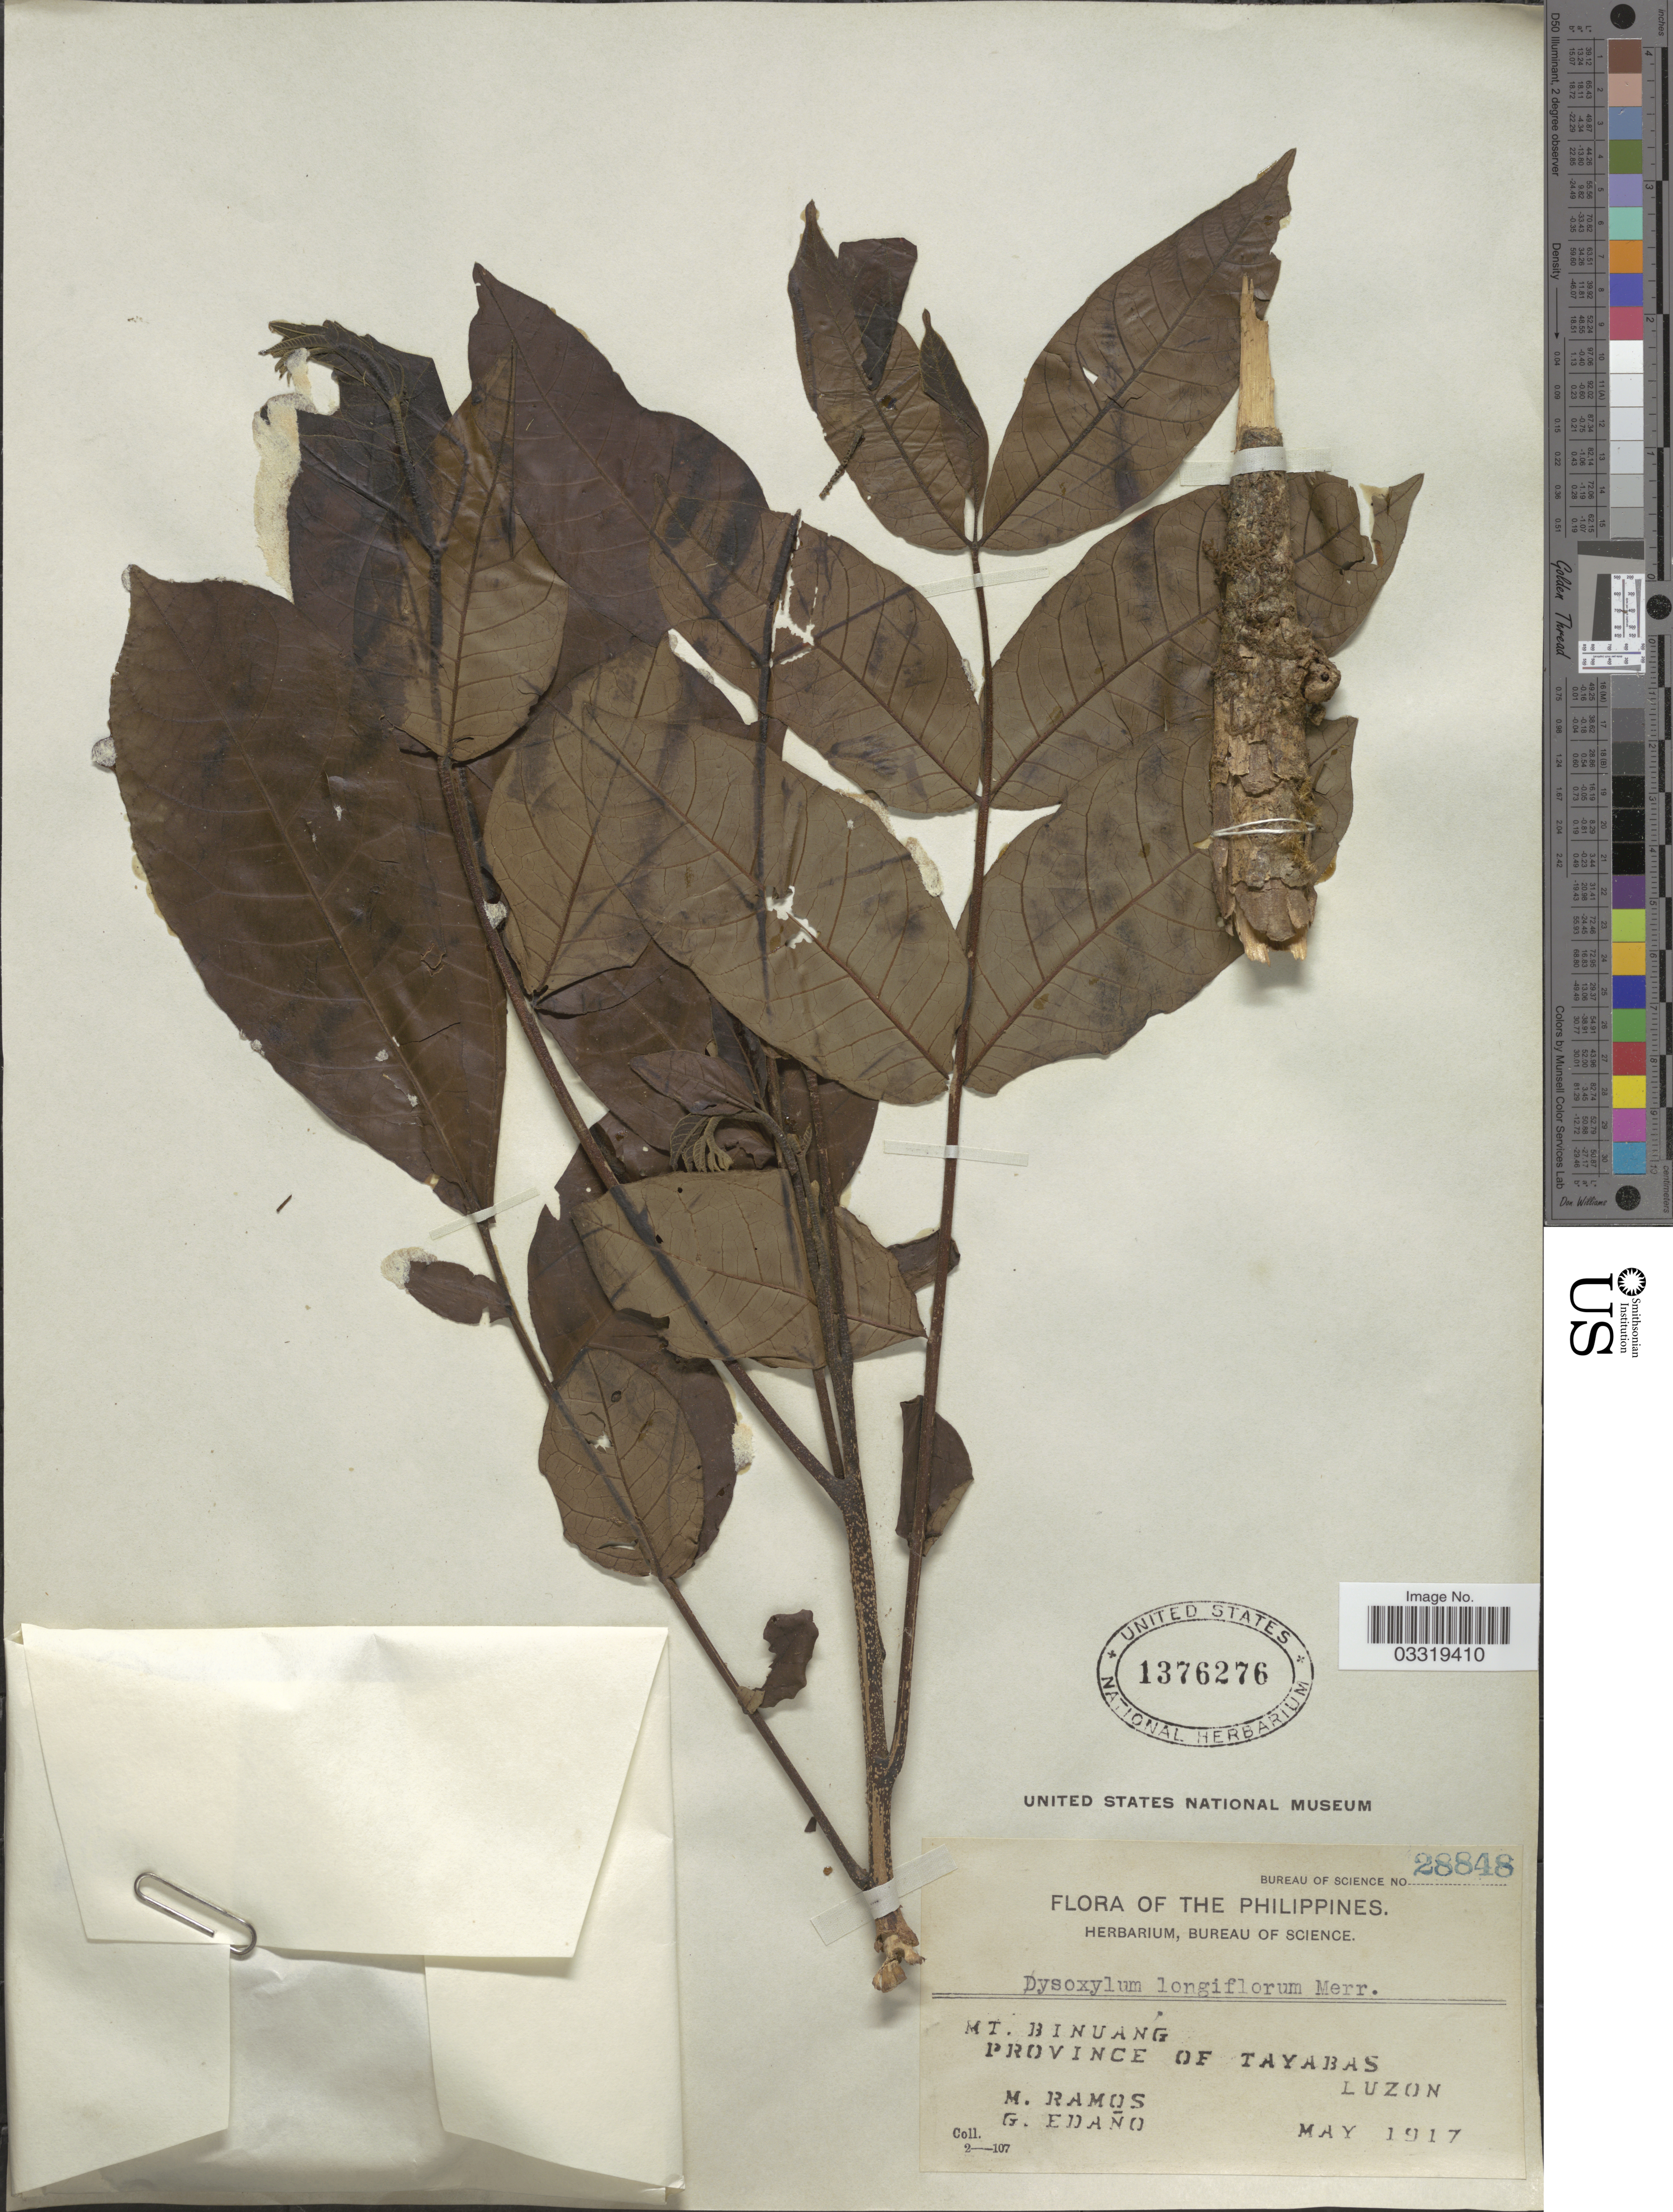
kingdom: Plantae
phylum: Tracheophyta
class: Magnoliopsida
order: Sapindales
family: Meliaceae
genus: Epicharis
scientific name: Epicharis parasitica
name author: (Osbeck) Mabb.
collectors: M. Ramos & G. Edaño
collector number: Bureau of Science 28848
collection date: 1917-05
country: Philippines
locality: Mt. Binuang, Province of Tayabas, Luzon.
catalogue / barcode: US 1376276